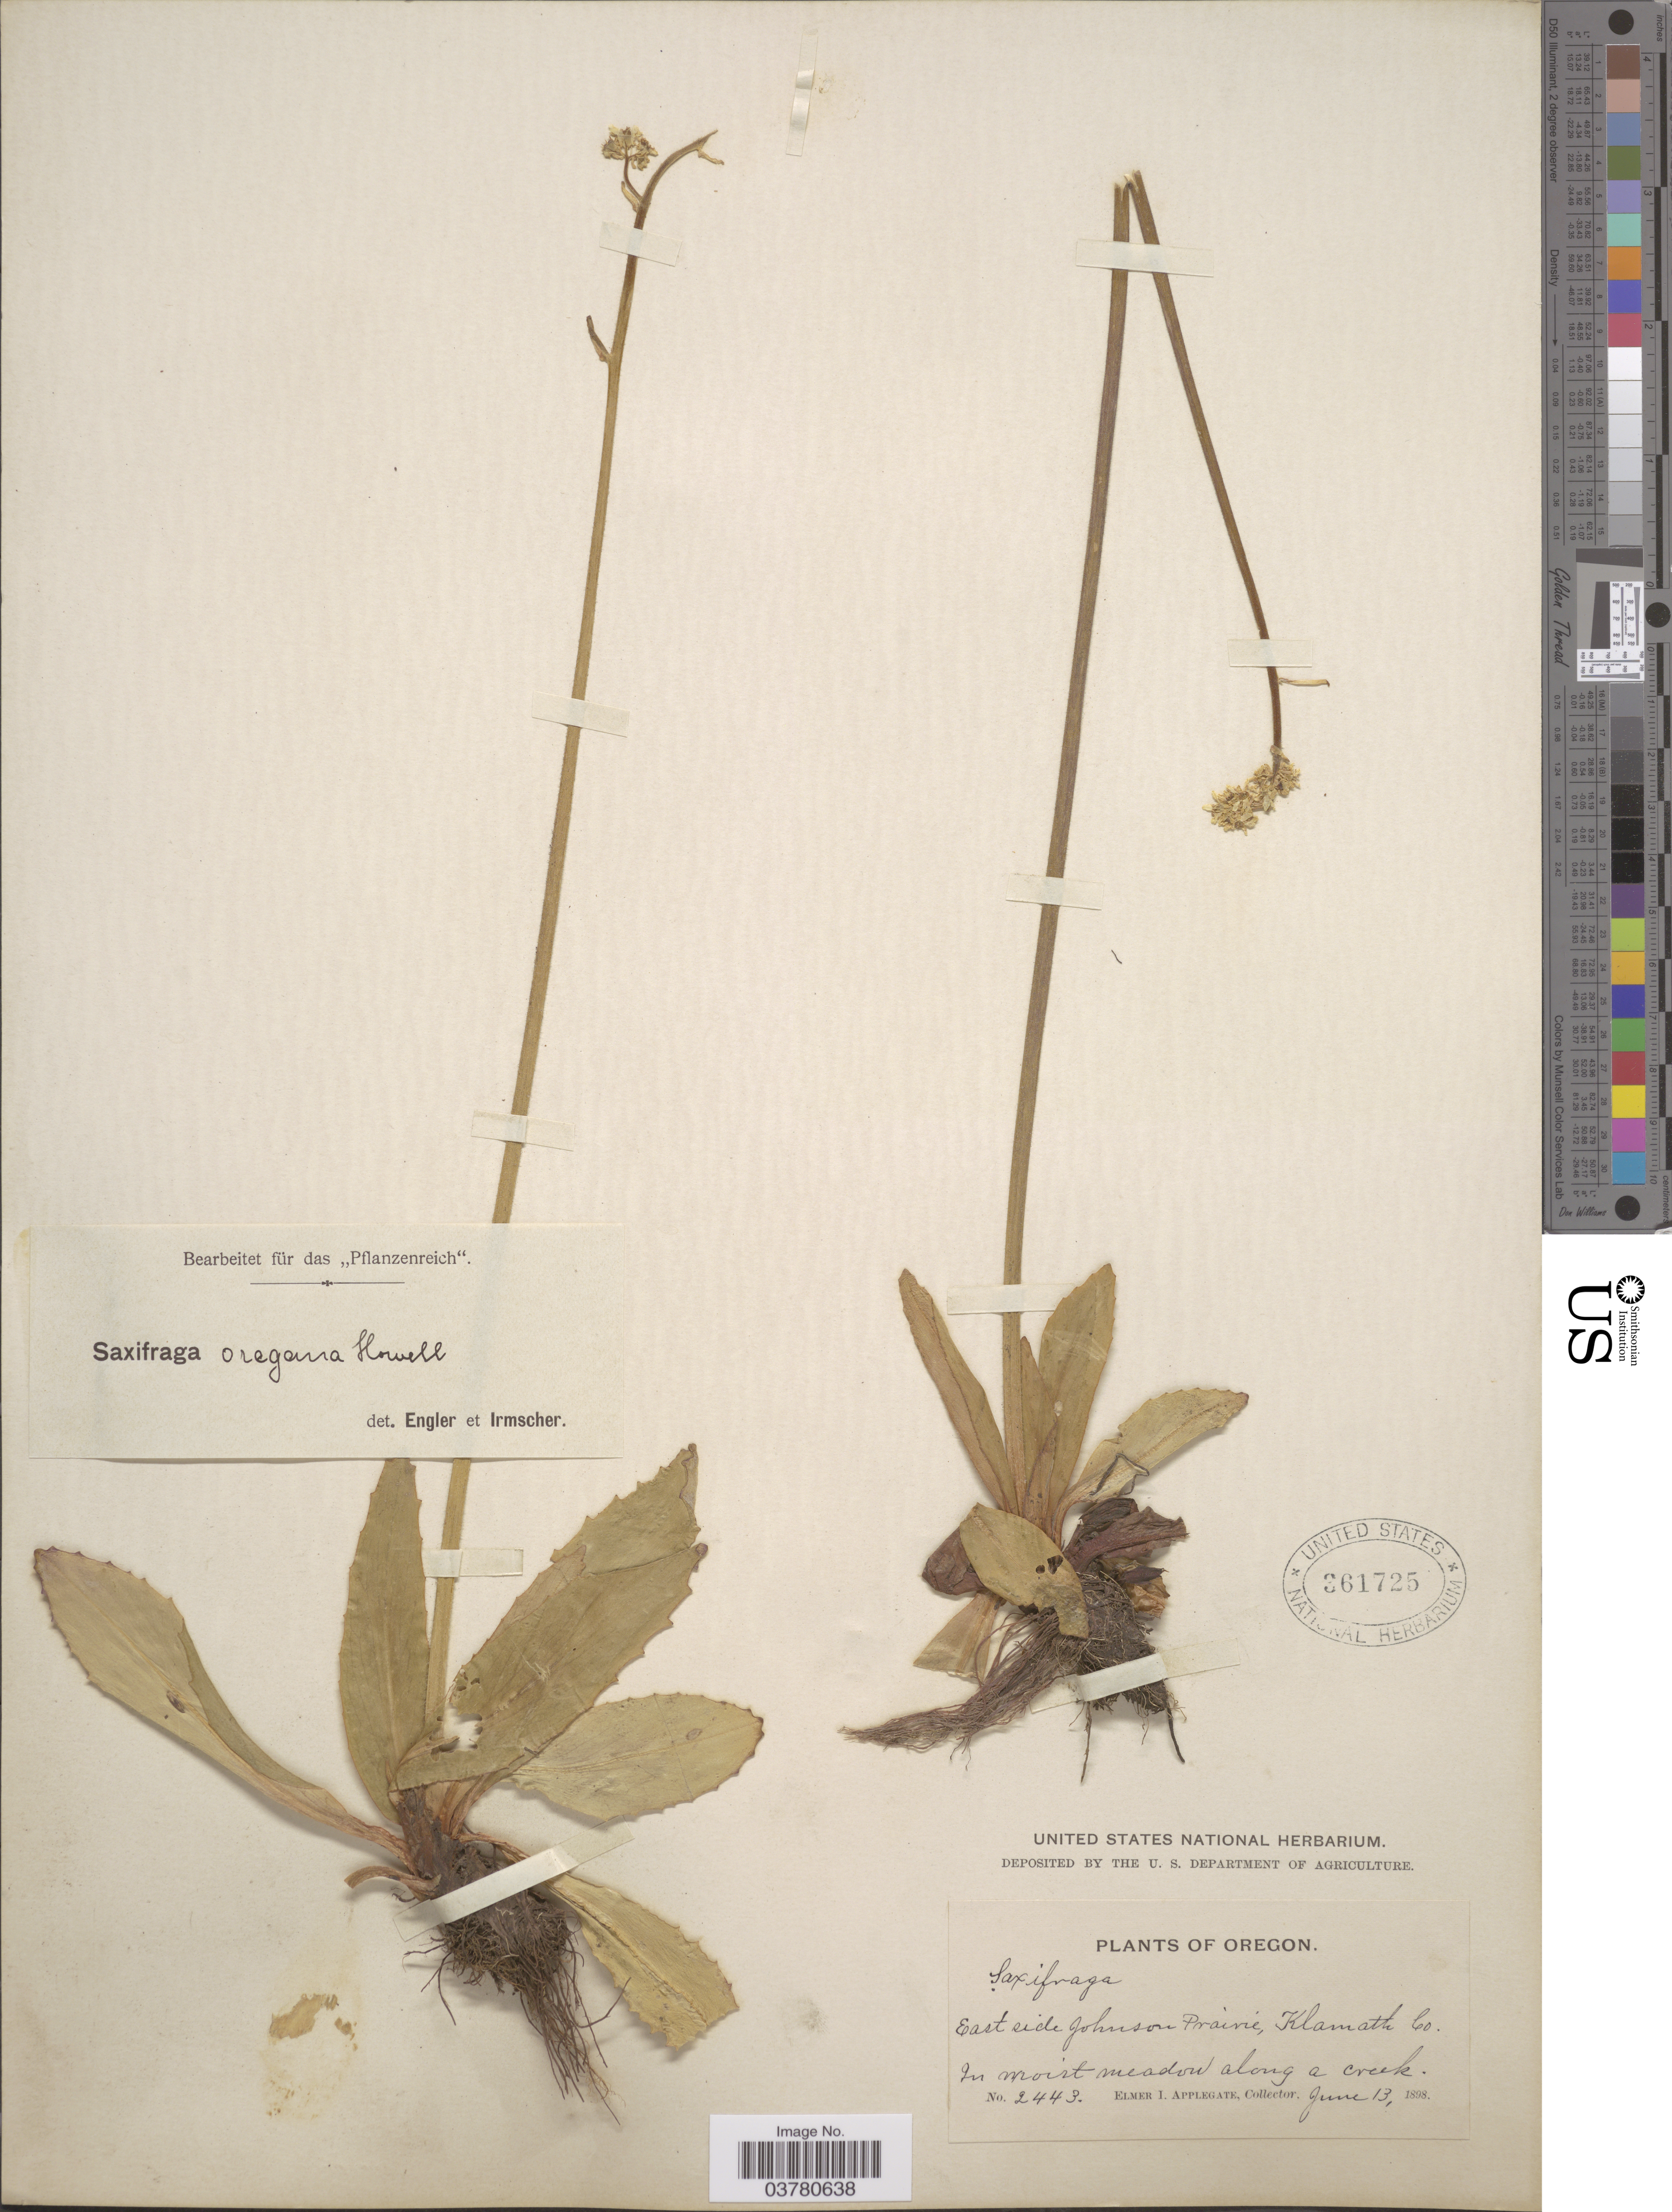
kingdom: Plantae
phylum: Tracheophyta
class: Magnoliopsida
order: Saxifragales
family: Saxifragaceae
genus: Micranthes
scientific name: Micranthes oregana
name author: (Howell) Small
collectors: E. I. Applegate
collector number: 2443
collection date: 1898-06-13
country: United States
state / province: Oregon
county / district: Klamath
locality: East side Johnson Prairie, Klamath Co. In moist meadow along a creek.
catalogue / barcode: US 361725